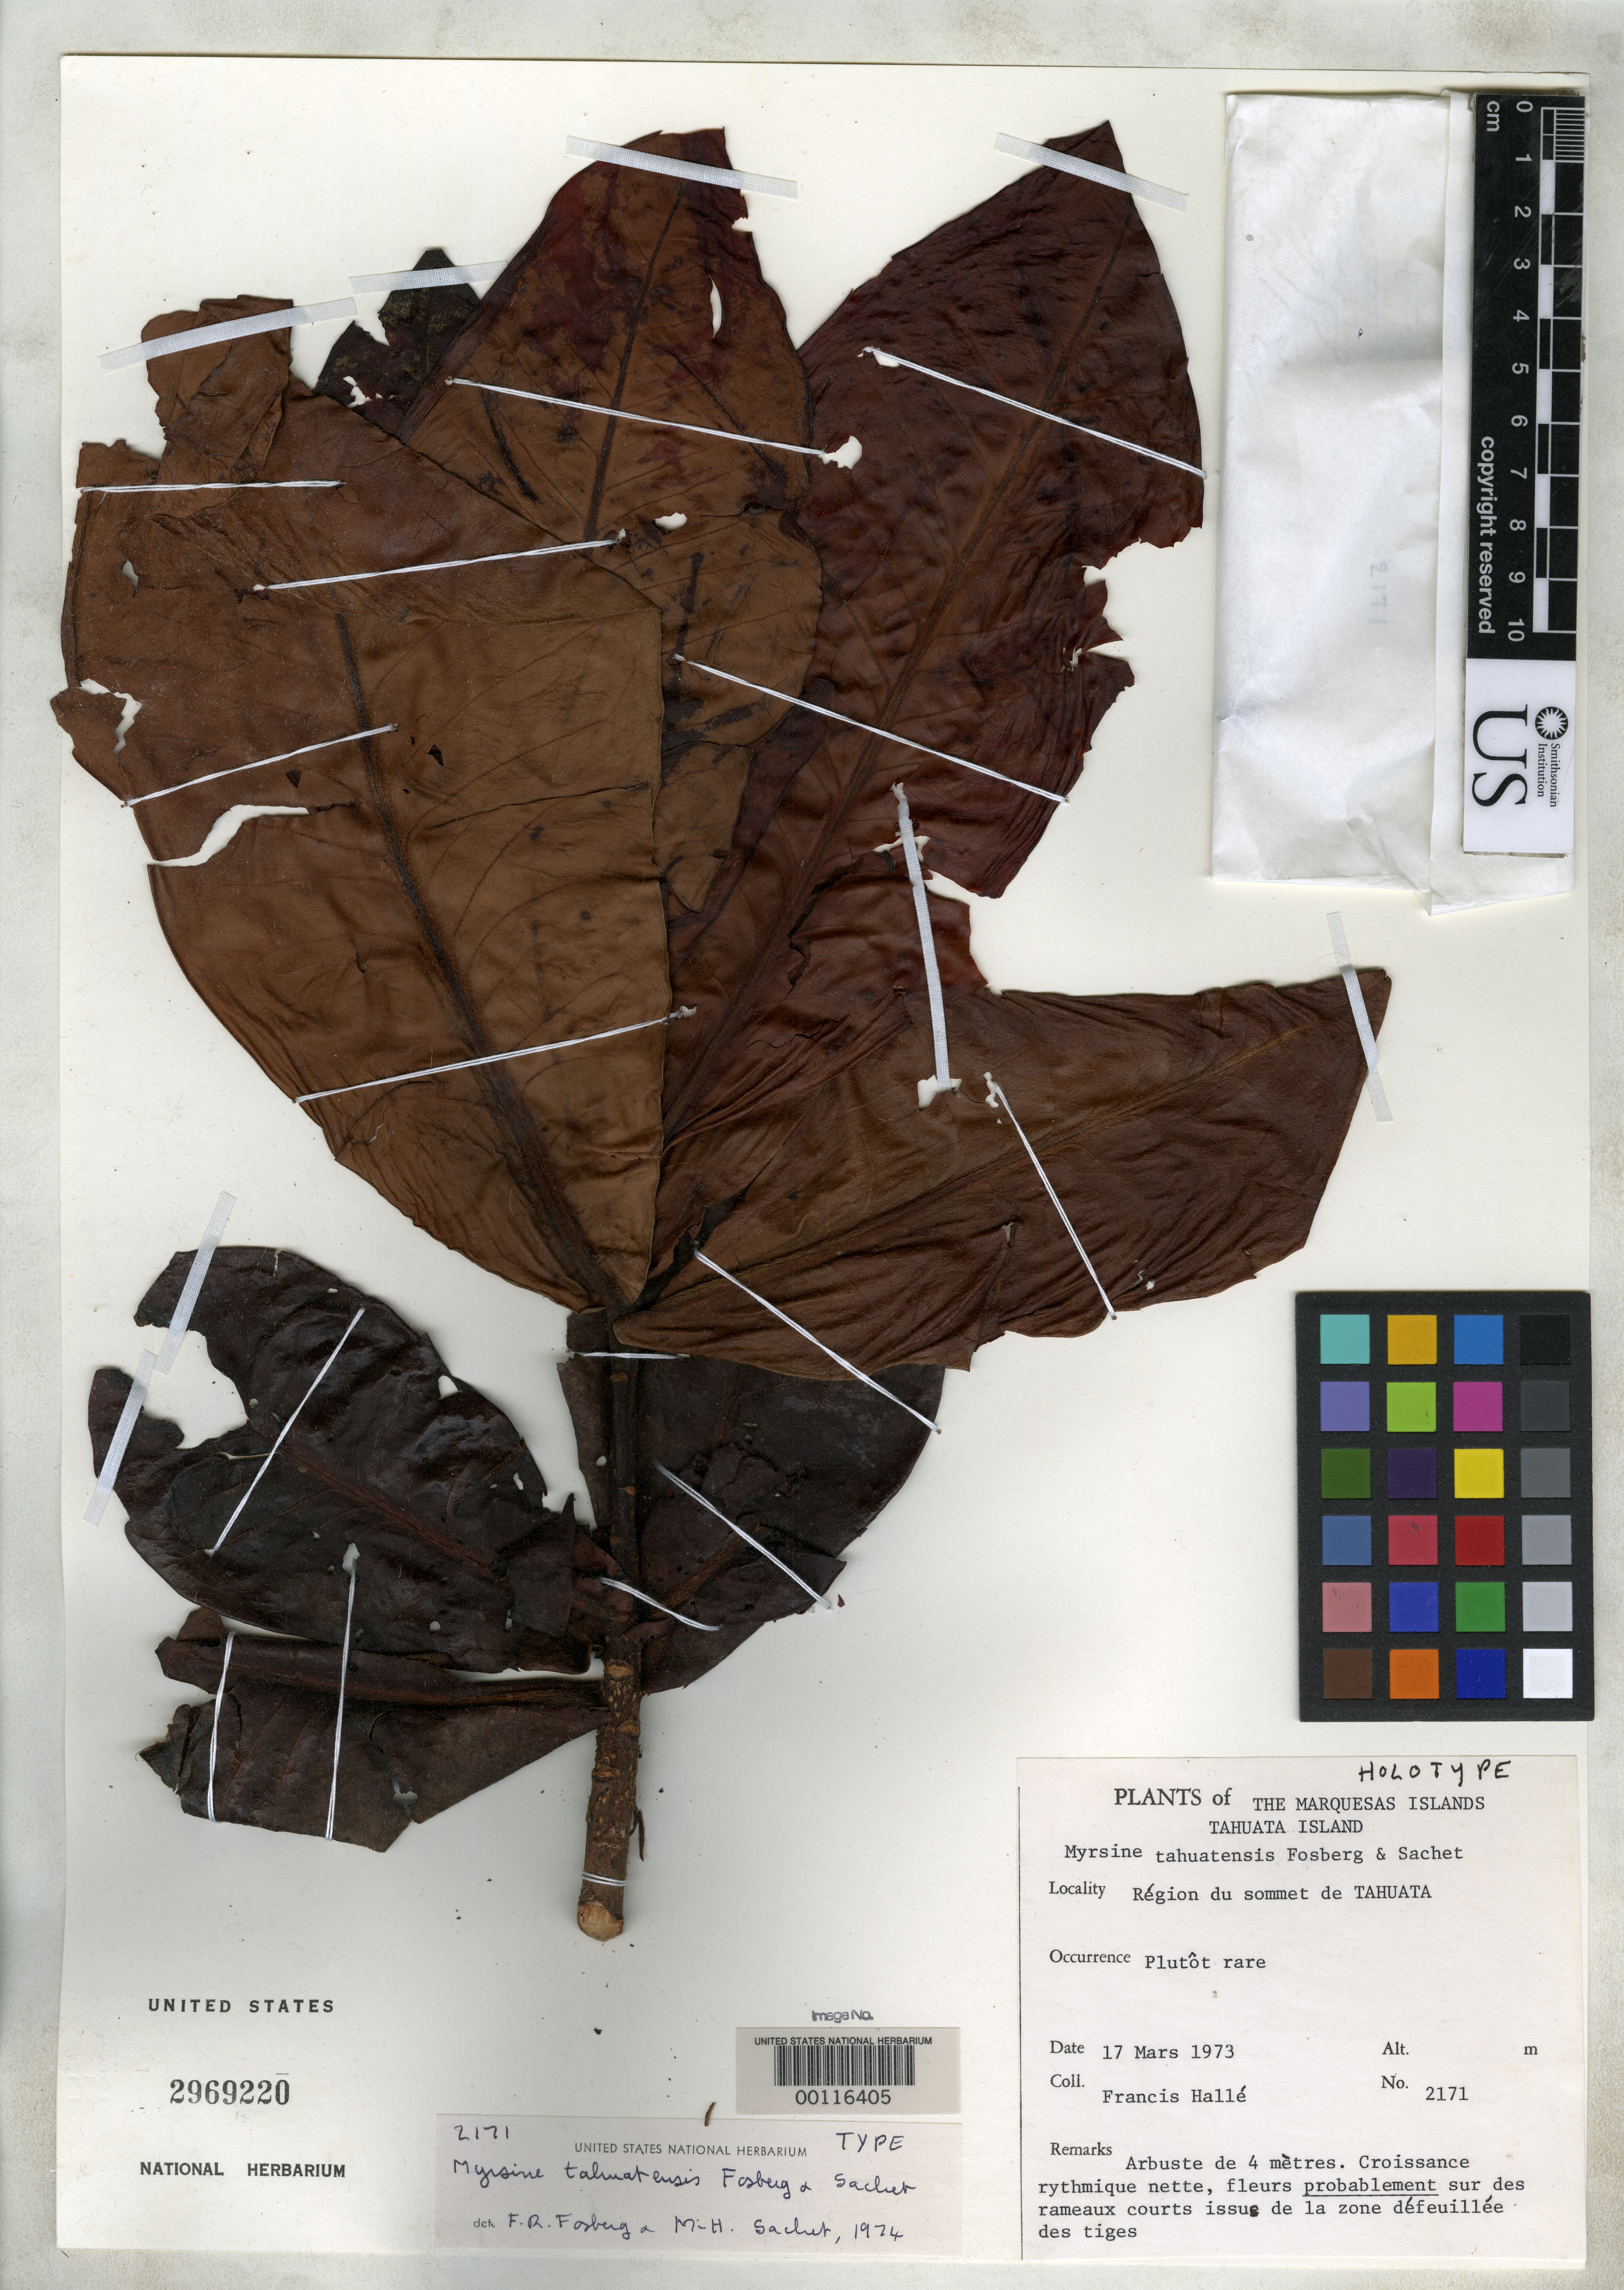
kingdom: Plantae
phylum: Tracheophyta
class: Magnoliopsida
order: Ericales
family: Primulaceae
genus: Myrsine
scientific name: Myrsine tahuatensis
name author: Fosberg & Sachet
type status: Holotype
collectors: F. Hallé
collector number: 2171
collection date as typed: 17 Mar 1973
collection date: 1973-03-17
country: French Polynesia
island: Tahuata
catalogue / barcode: US 2969220